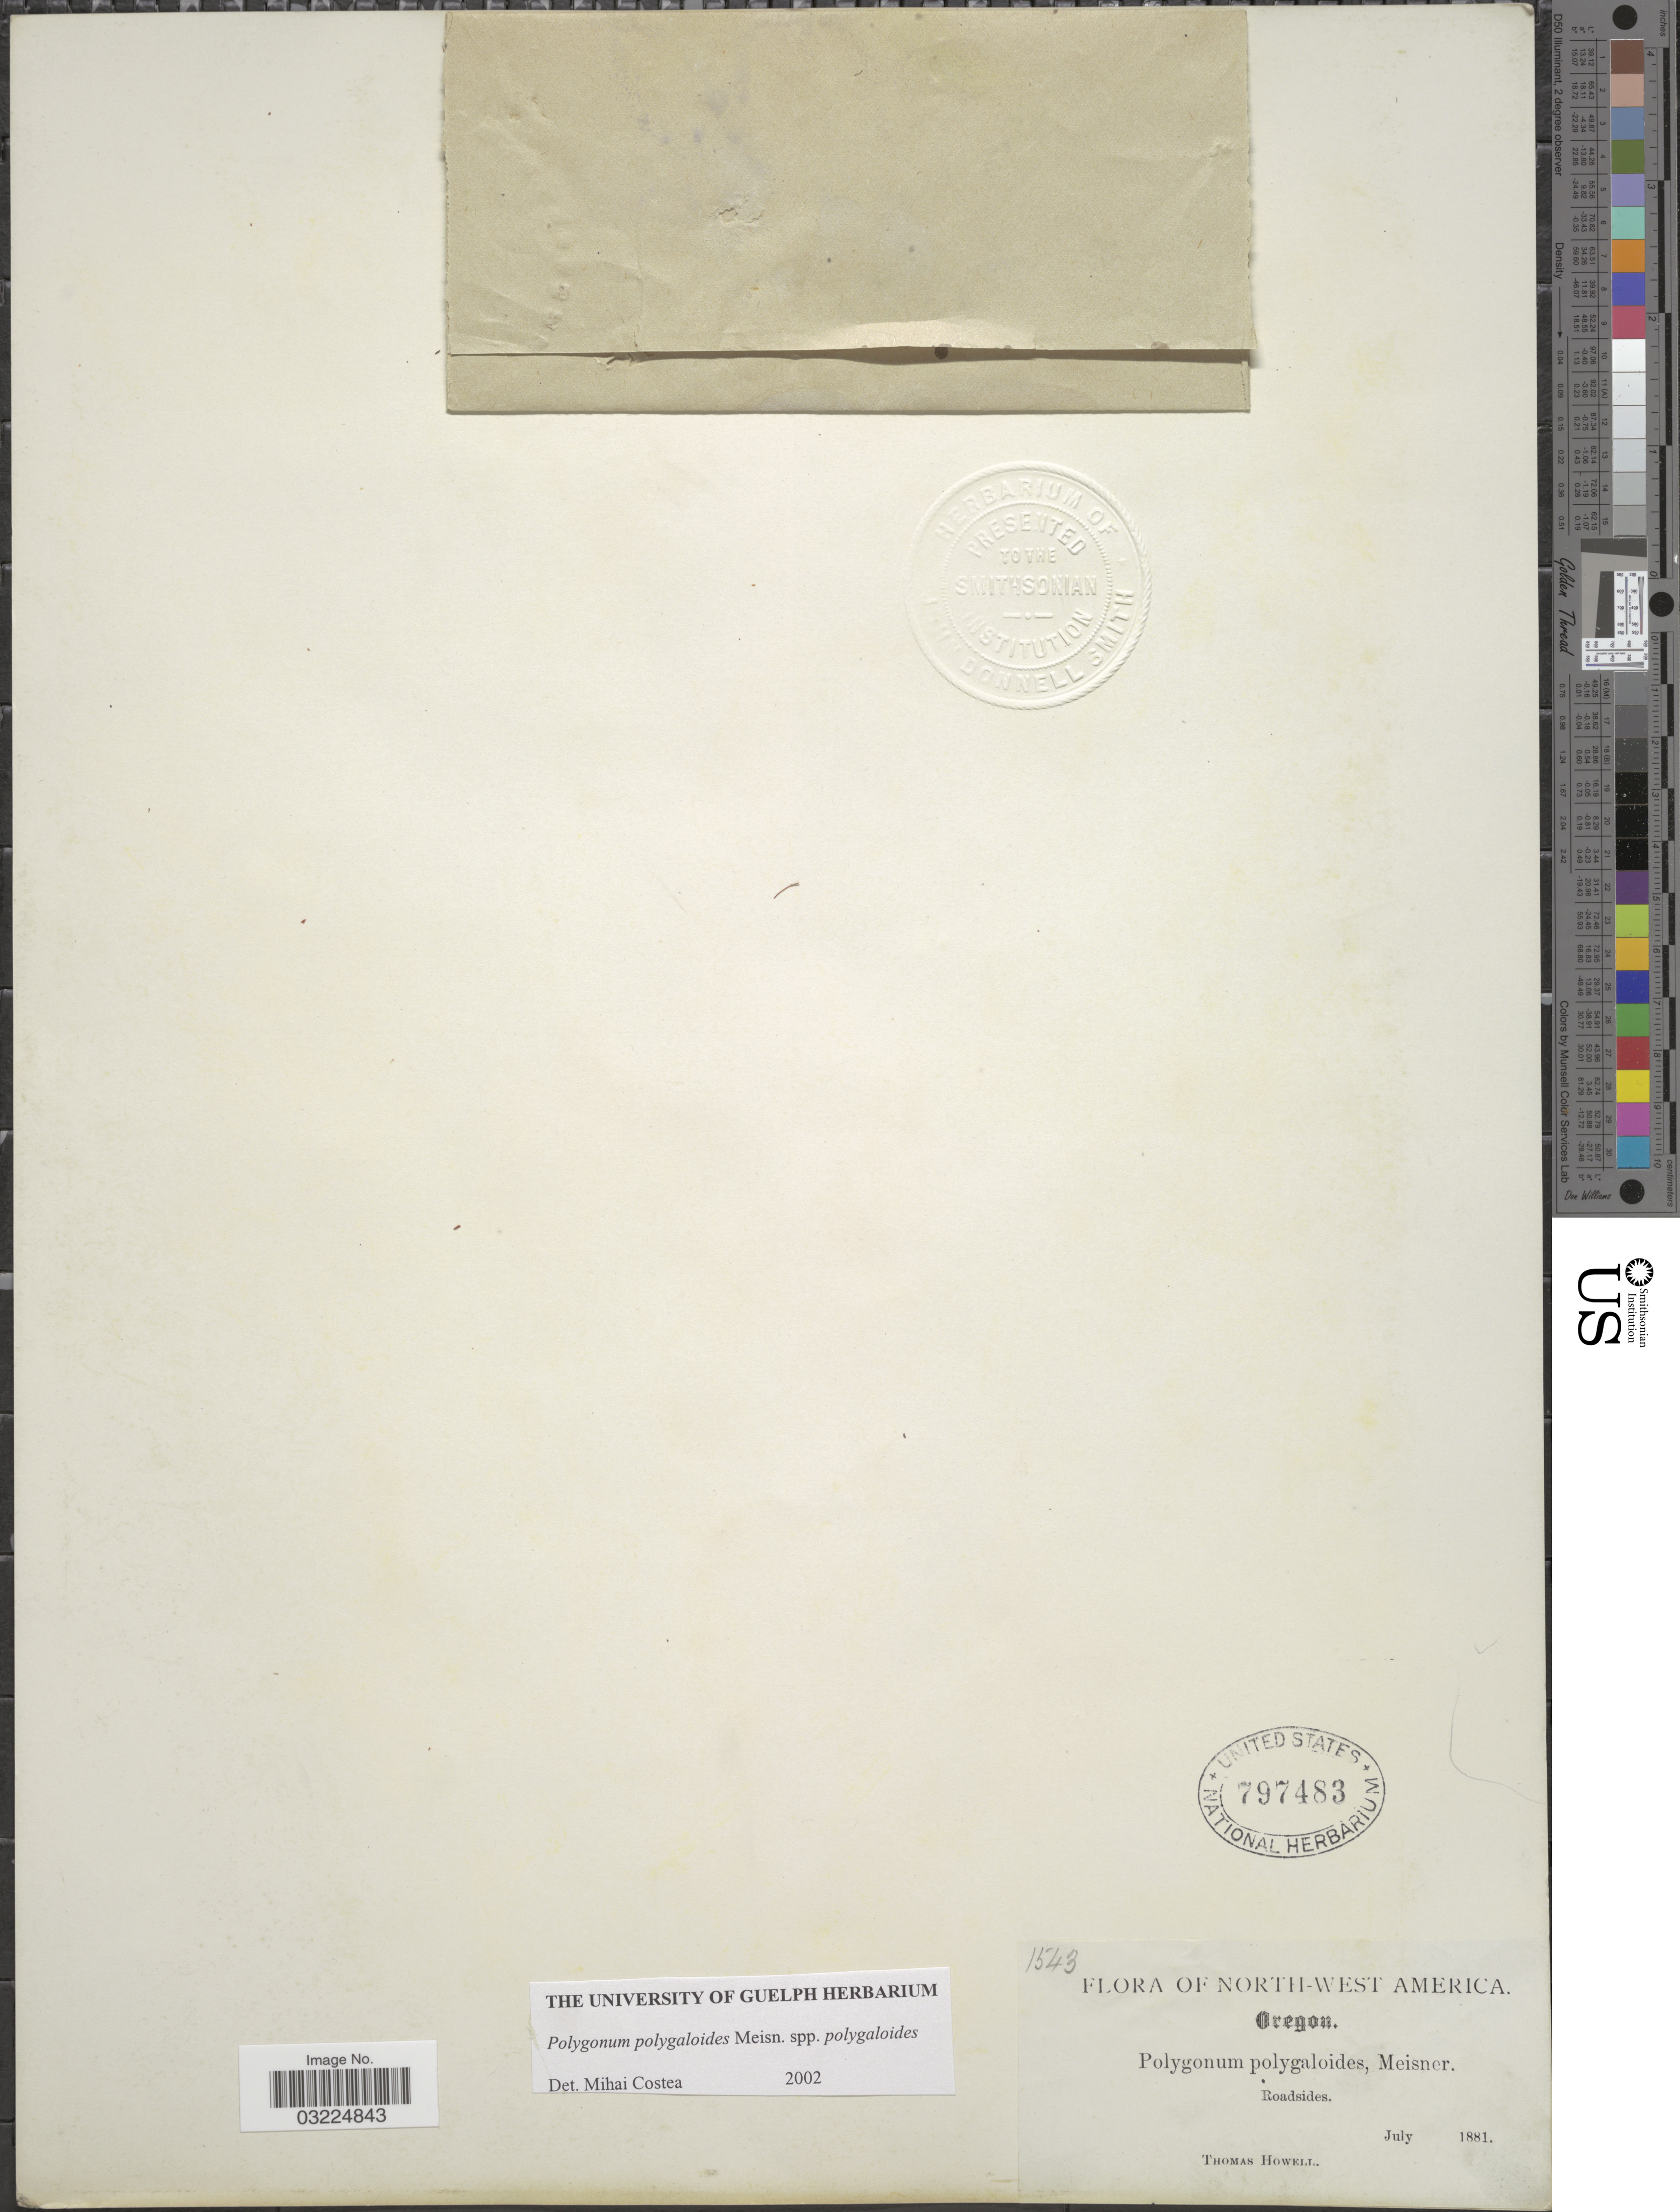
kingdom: Plantae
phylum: Tracheophyta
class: Magnoliopsida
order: Caryophyllales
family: Polygonaceae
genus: Polygonum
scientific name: Polygonum polygaloides subsp. polygaloides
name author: Meisn.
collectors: T. Howell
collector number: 1543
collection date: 1881-07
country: United States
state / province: Oregon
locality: North-West America. Roadsides.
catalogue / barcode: US 797483